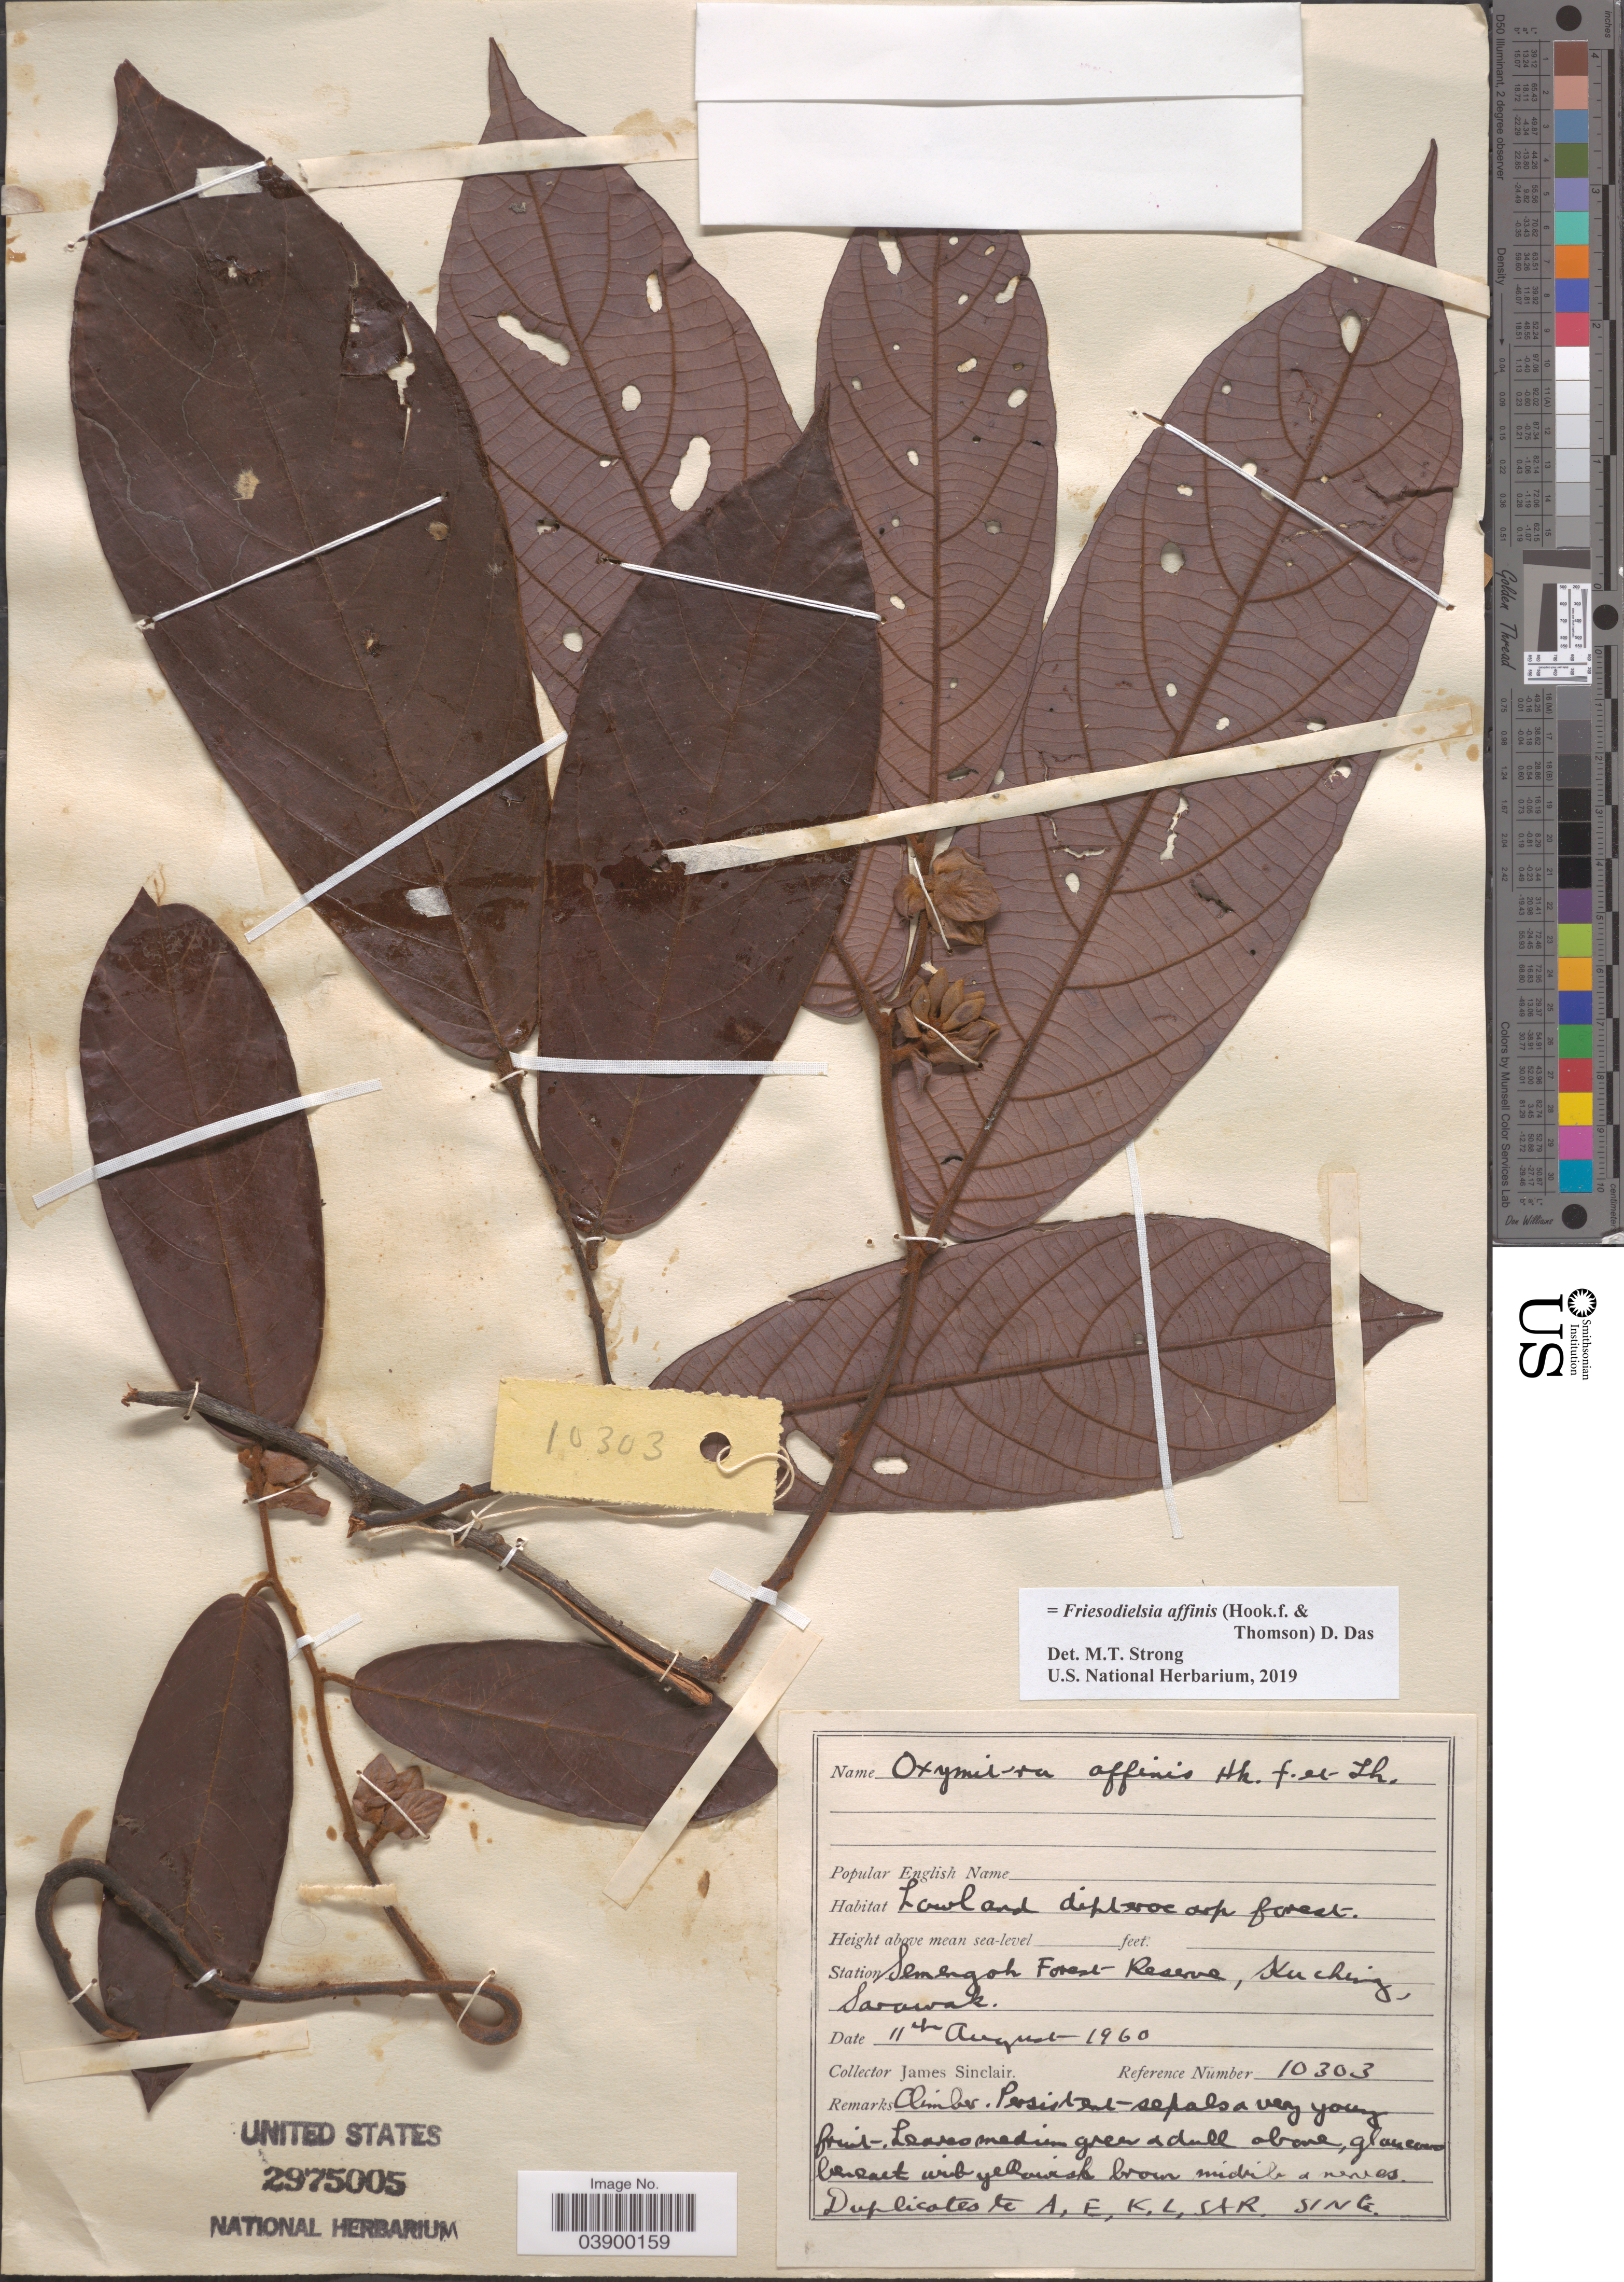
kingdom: Plantae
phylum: Tracheophyta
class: Magnoliopsida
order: Magnoliales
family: Annonaceae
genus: Friesodielsia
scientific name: Friesodielsia affinis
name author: (Hook. f. & Thomson) D. Das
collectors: J. Sinclair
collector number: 10303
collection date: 1960-08-11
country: Malaysia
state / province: Sarawak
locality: Station Semengoh Forest Reserve, Kuching.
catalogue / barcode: US 2975005